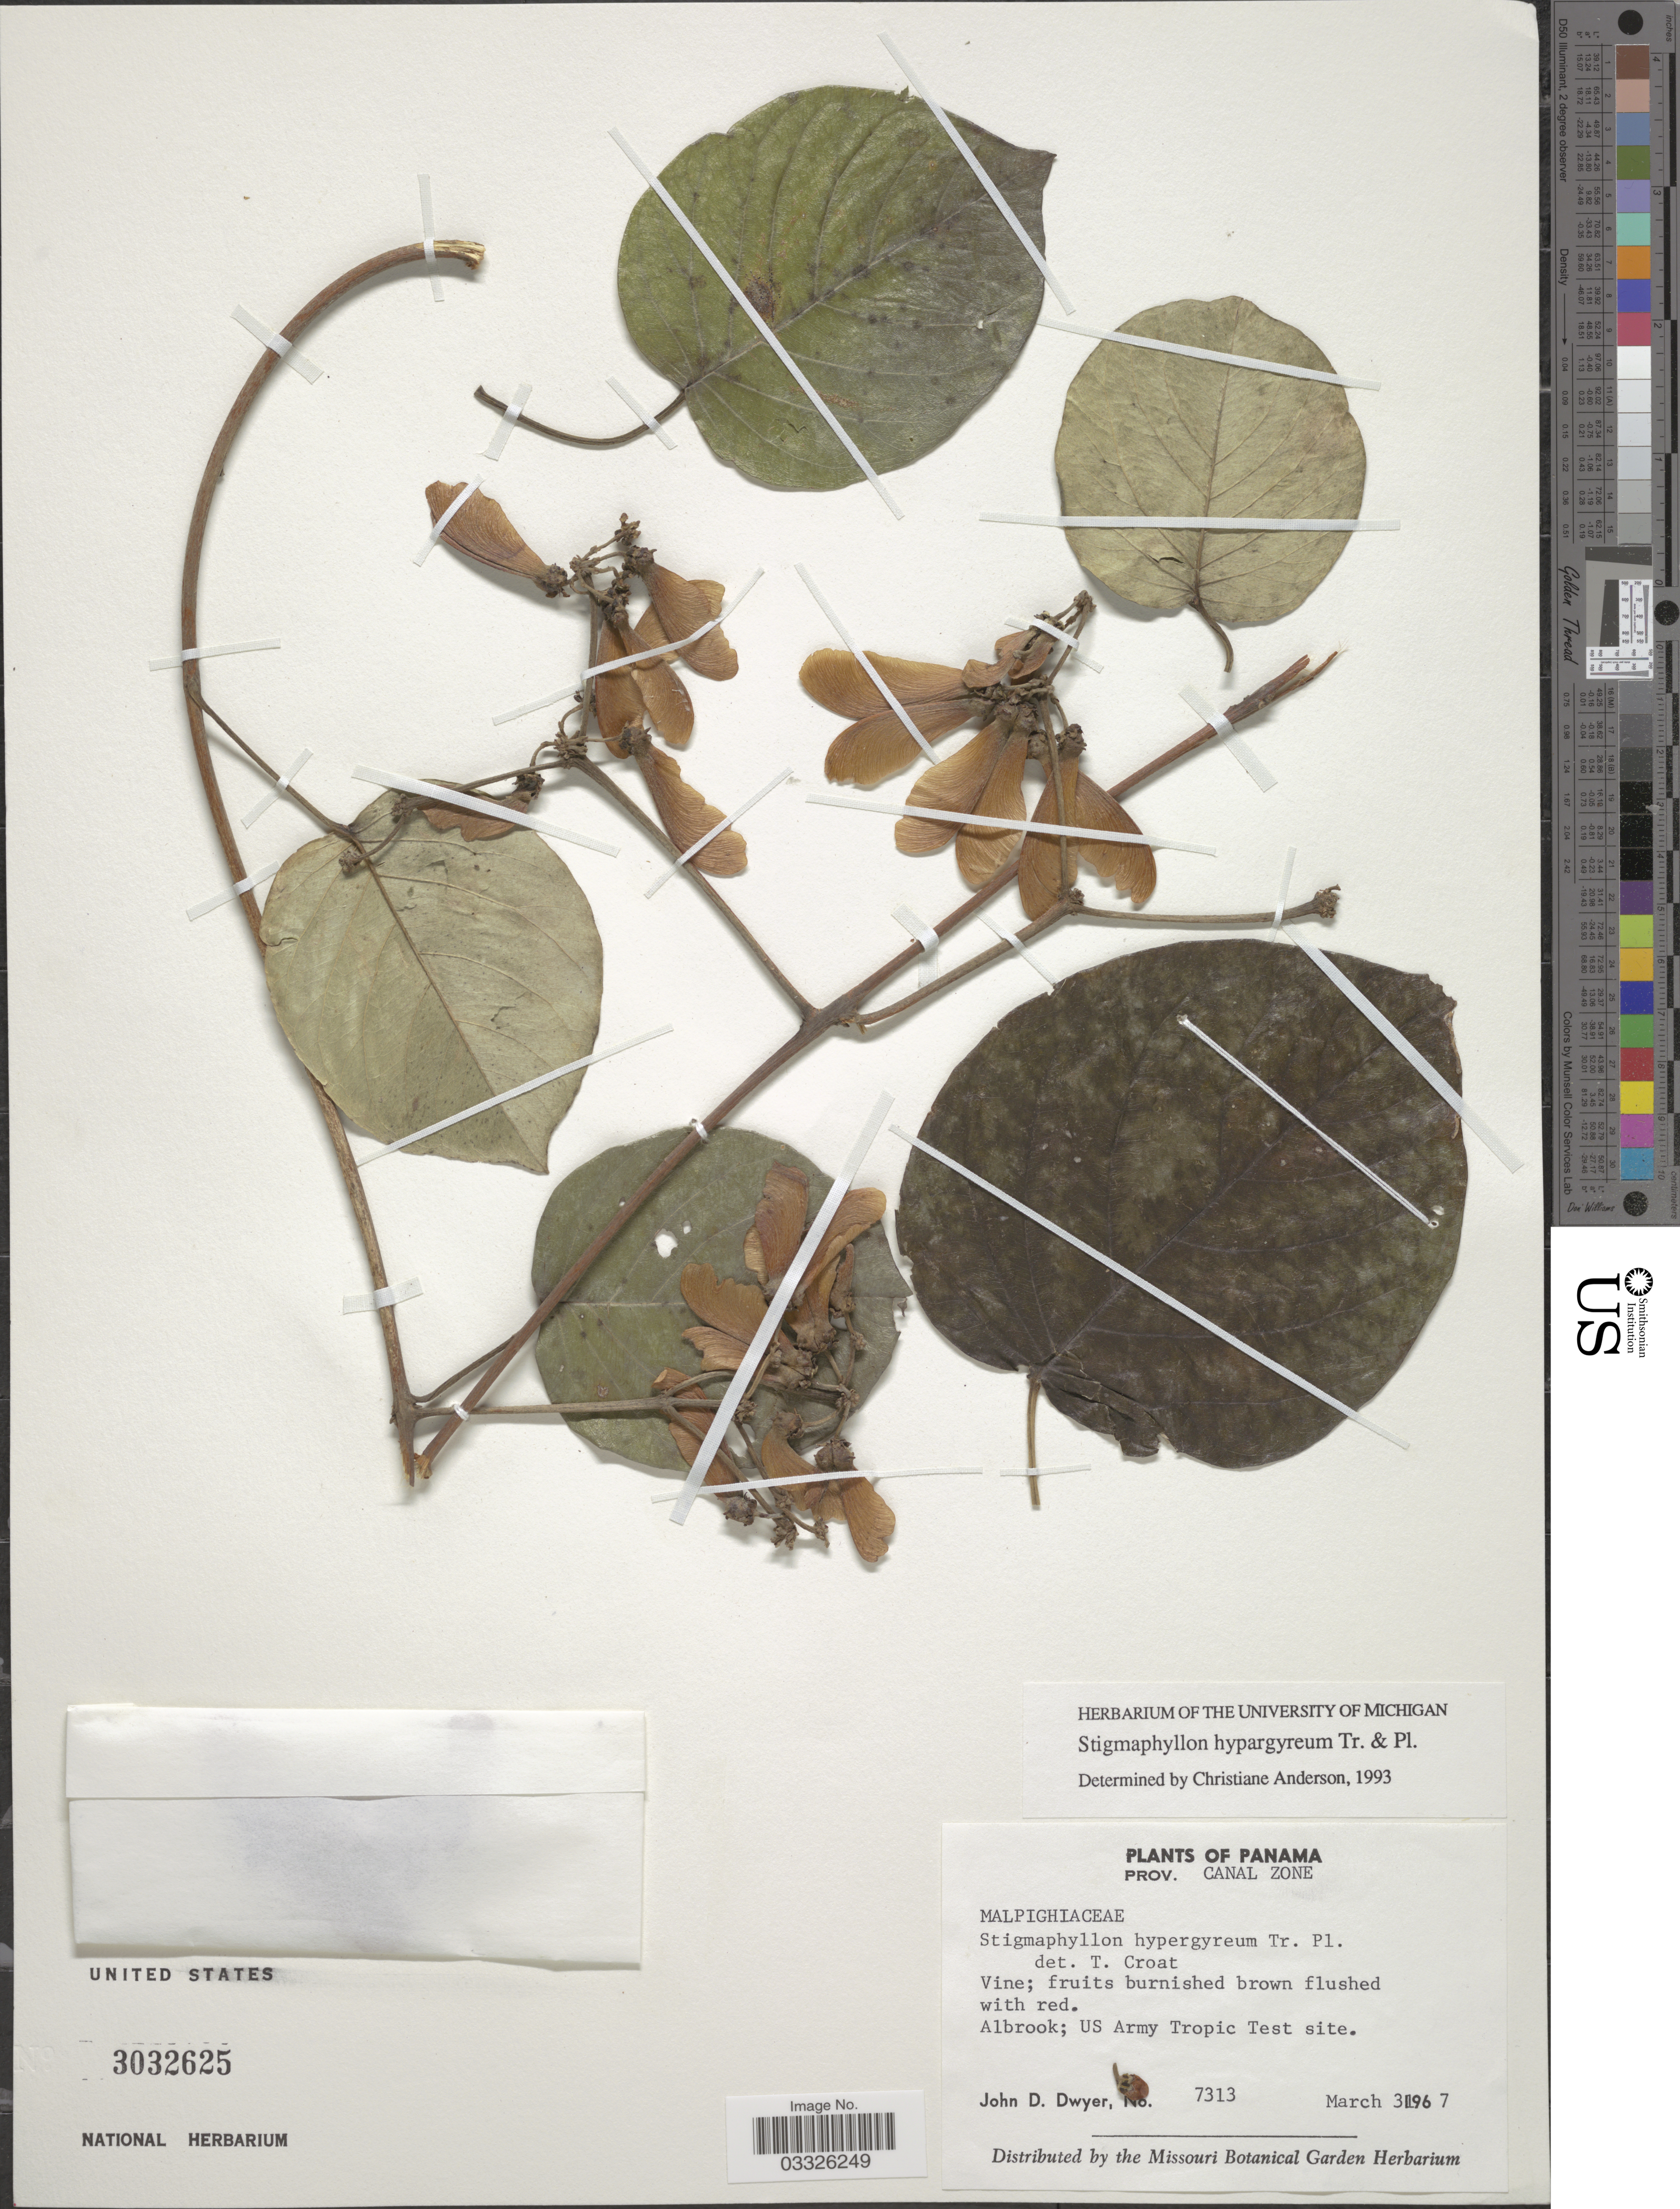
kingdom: Plantae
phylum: Tracheophyta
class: Magnoliopsida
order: Malpighiales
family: Malpighiaceae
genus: Stigmaphyllon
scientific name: Stigmaphyllon hypargyreum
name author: Triana & Planch.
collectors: J. D. Dwyer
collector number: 7313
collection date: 1967-03-03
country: Panama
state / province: Colón / Panamá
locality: Prov. Canal Zone. Albrook; US Army Tropic Test site.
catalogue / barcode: US 3032625